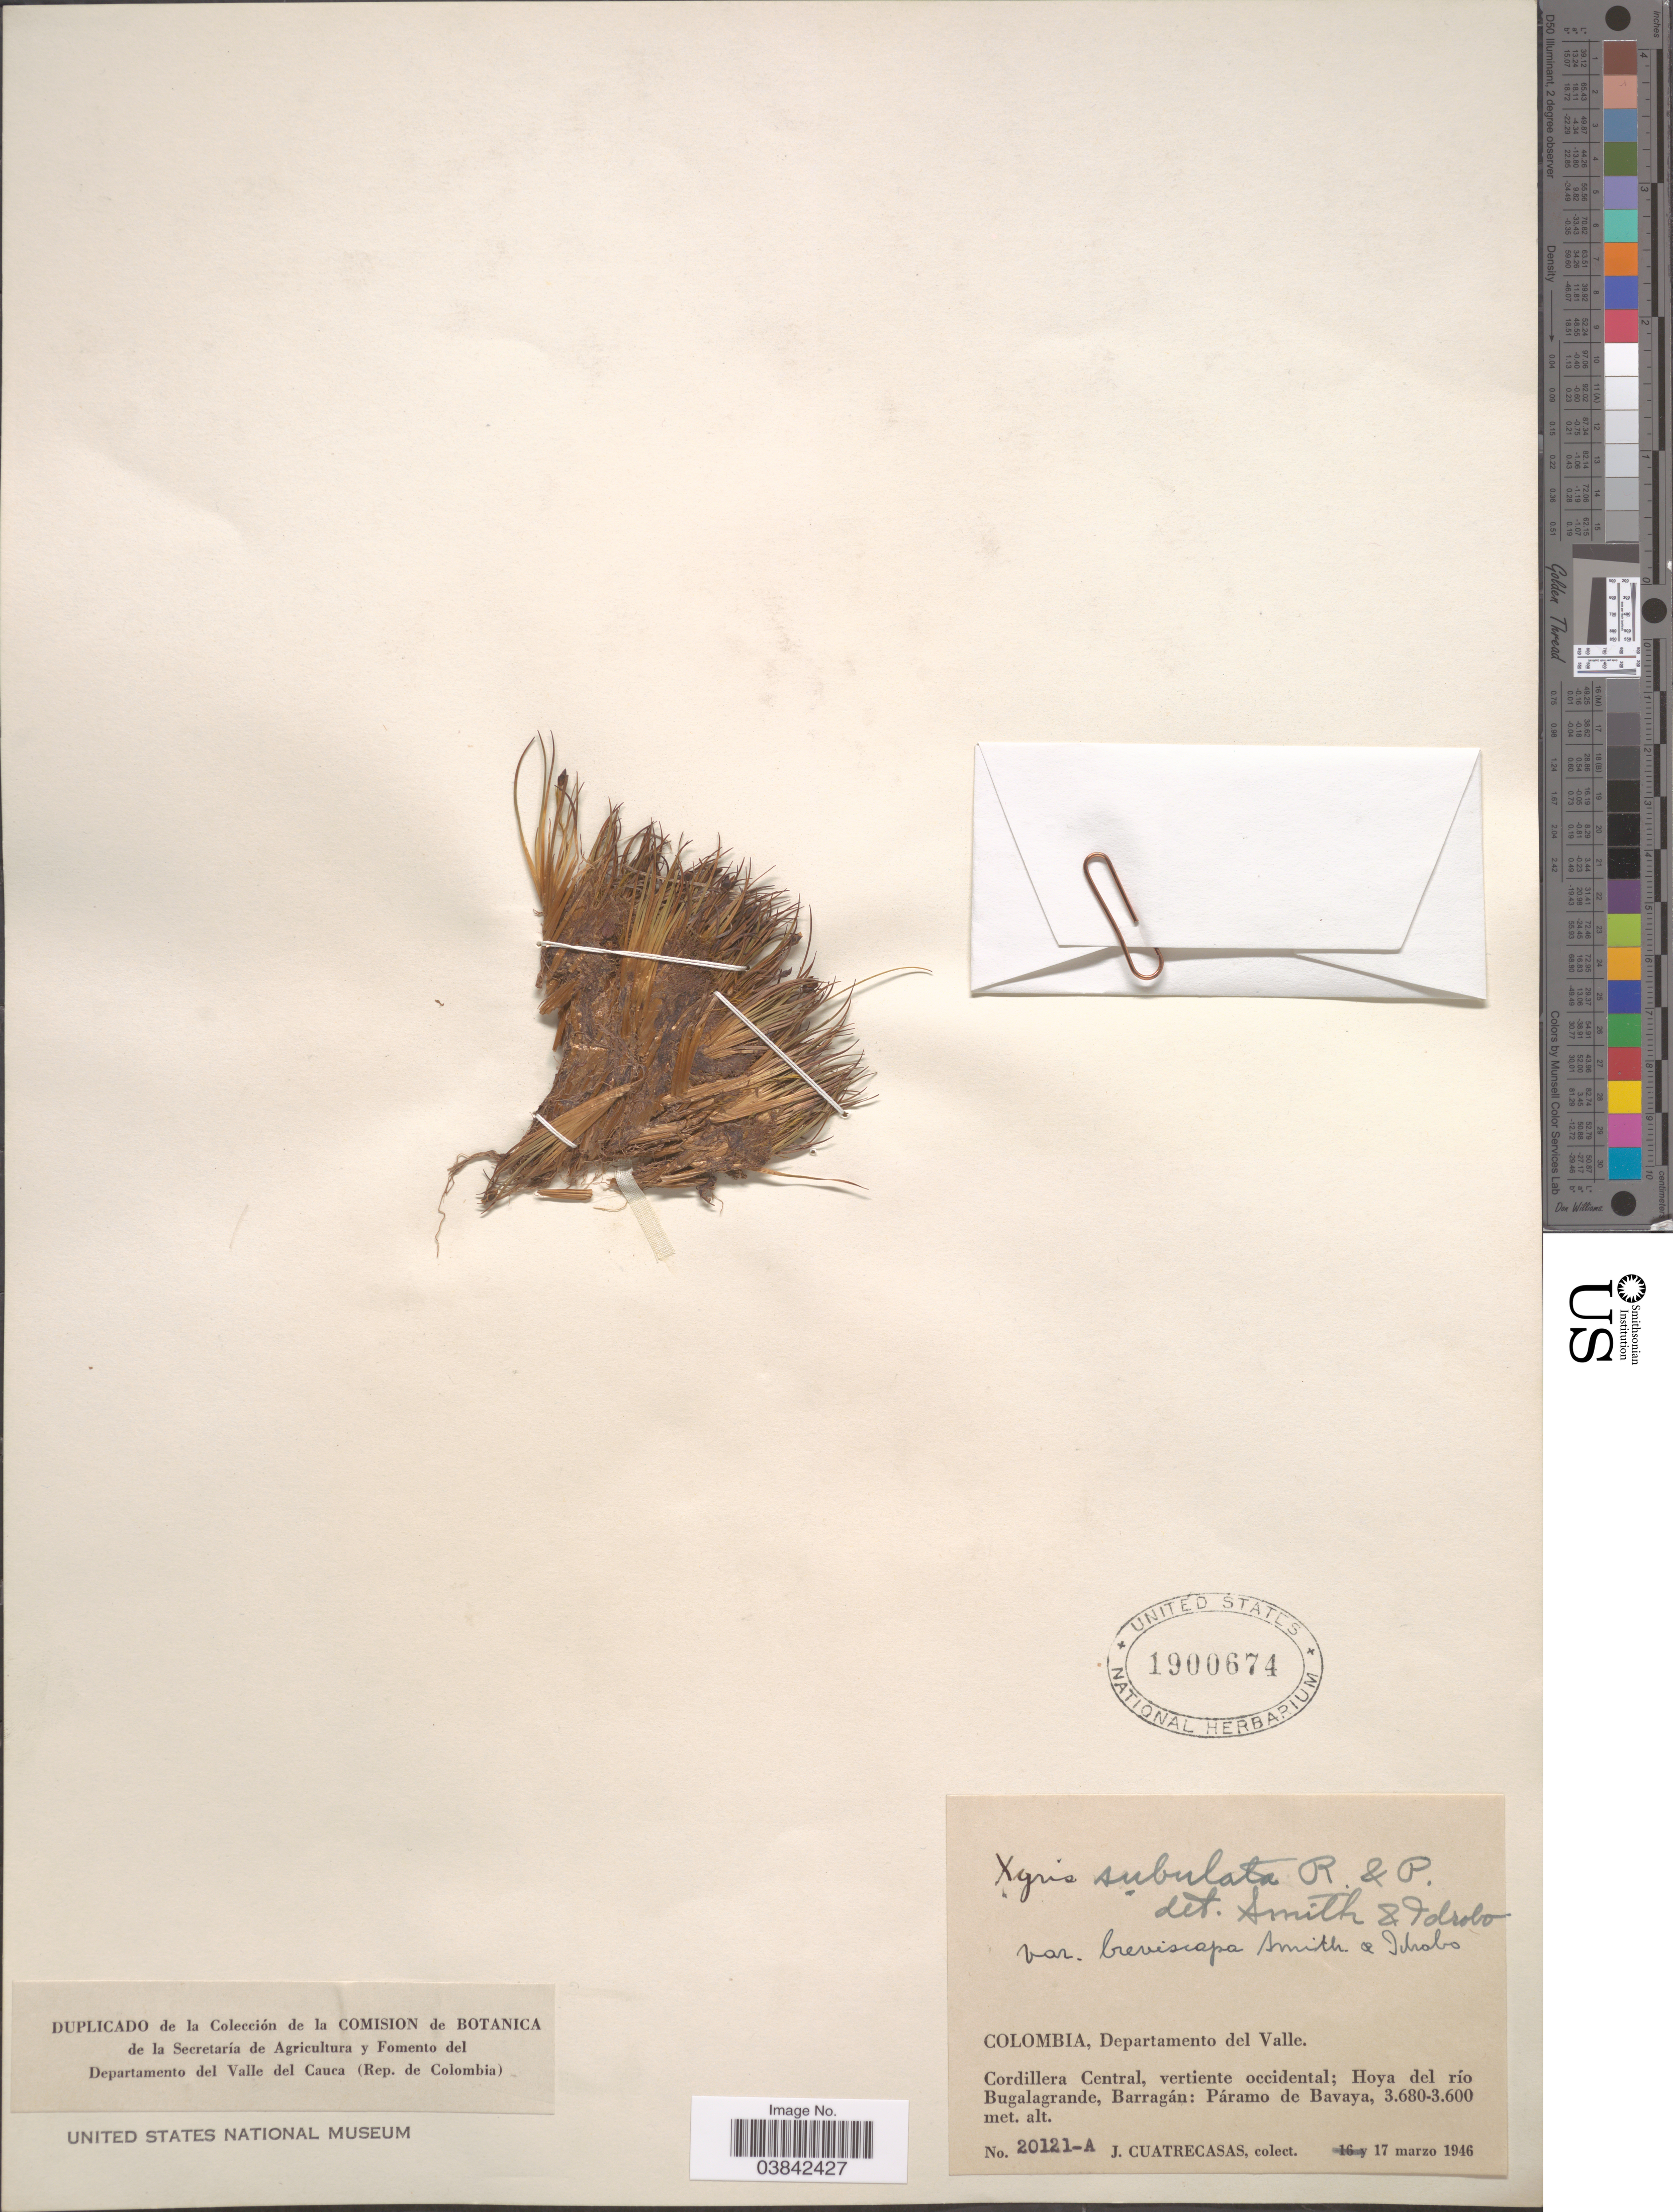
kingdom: Plantae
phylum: Tracheophyta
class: Liliopsida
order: Poales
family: Xyridaceae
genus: Xyris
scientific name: Xyris subulata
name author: Ruiz & Pav.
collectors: J. Cuatrecasas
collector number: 20121-A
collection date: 1946-03-17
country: Colombia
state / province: Valle del Cauca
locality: Departamento del Valle. Cordillera Central, vertiente occidental; Hoya del río Bugalagrande, Barragán: Páramo de Bavaya.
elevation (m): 3600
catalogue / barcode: US 1900674